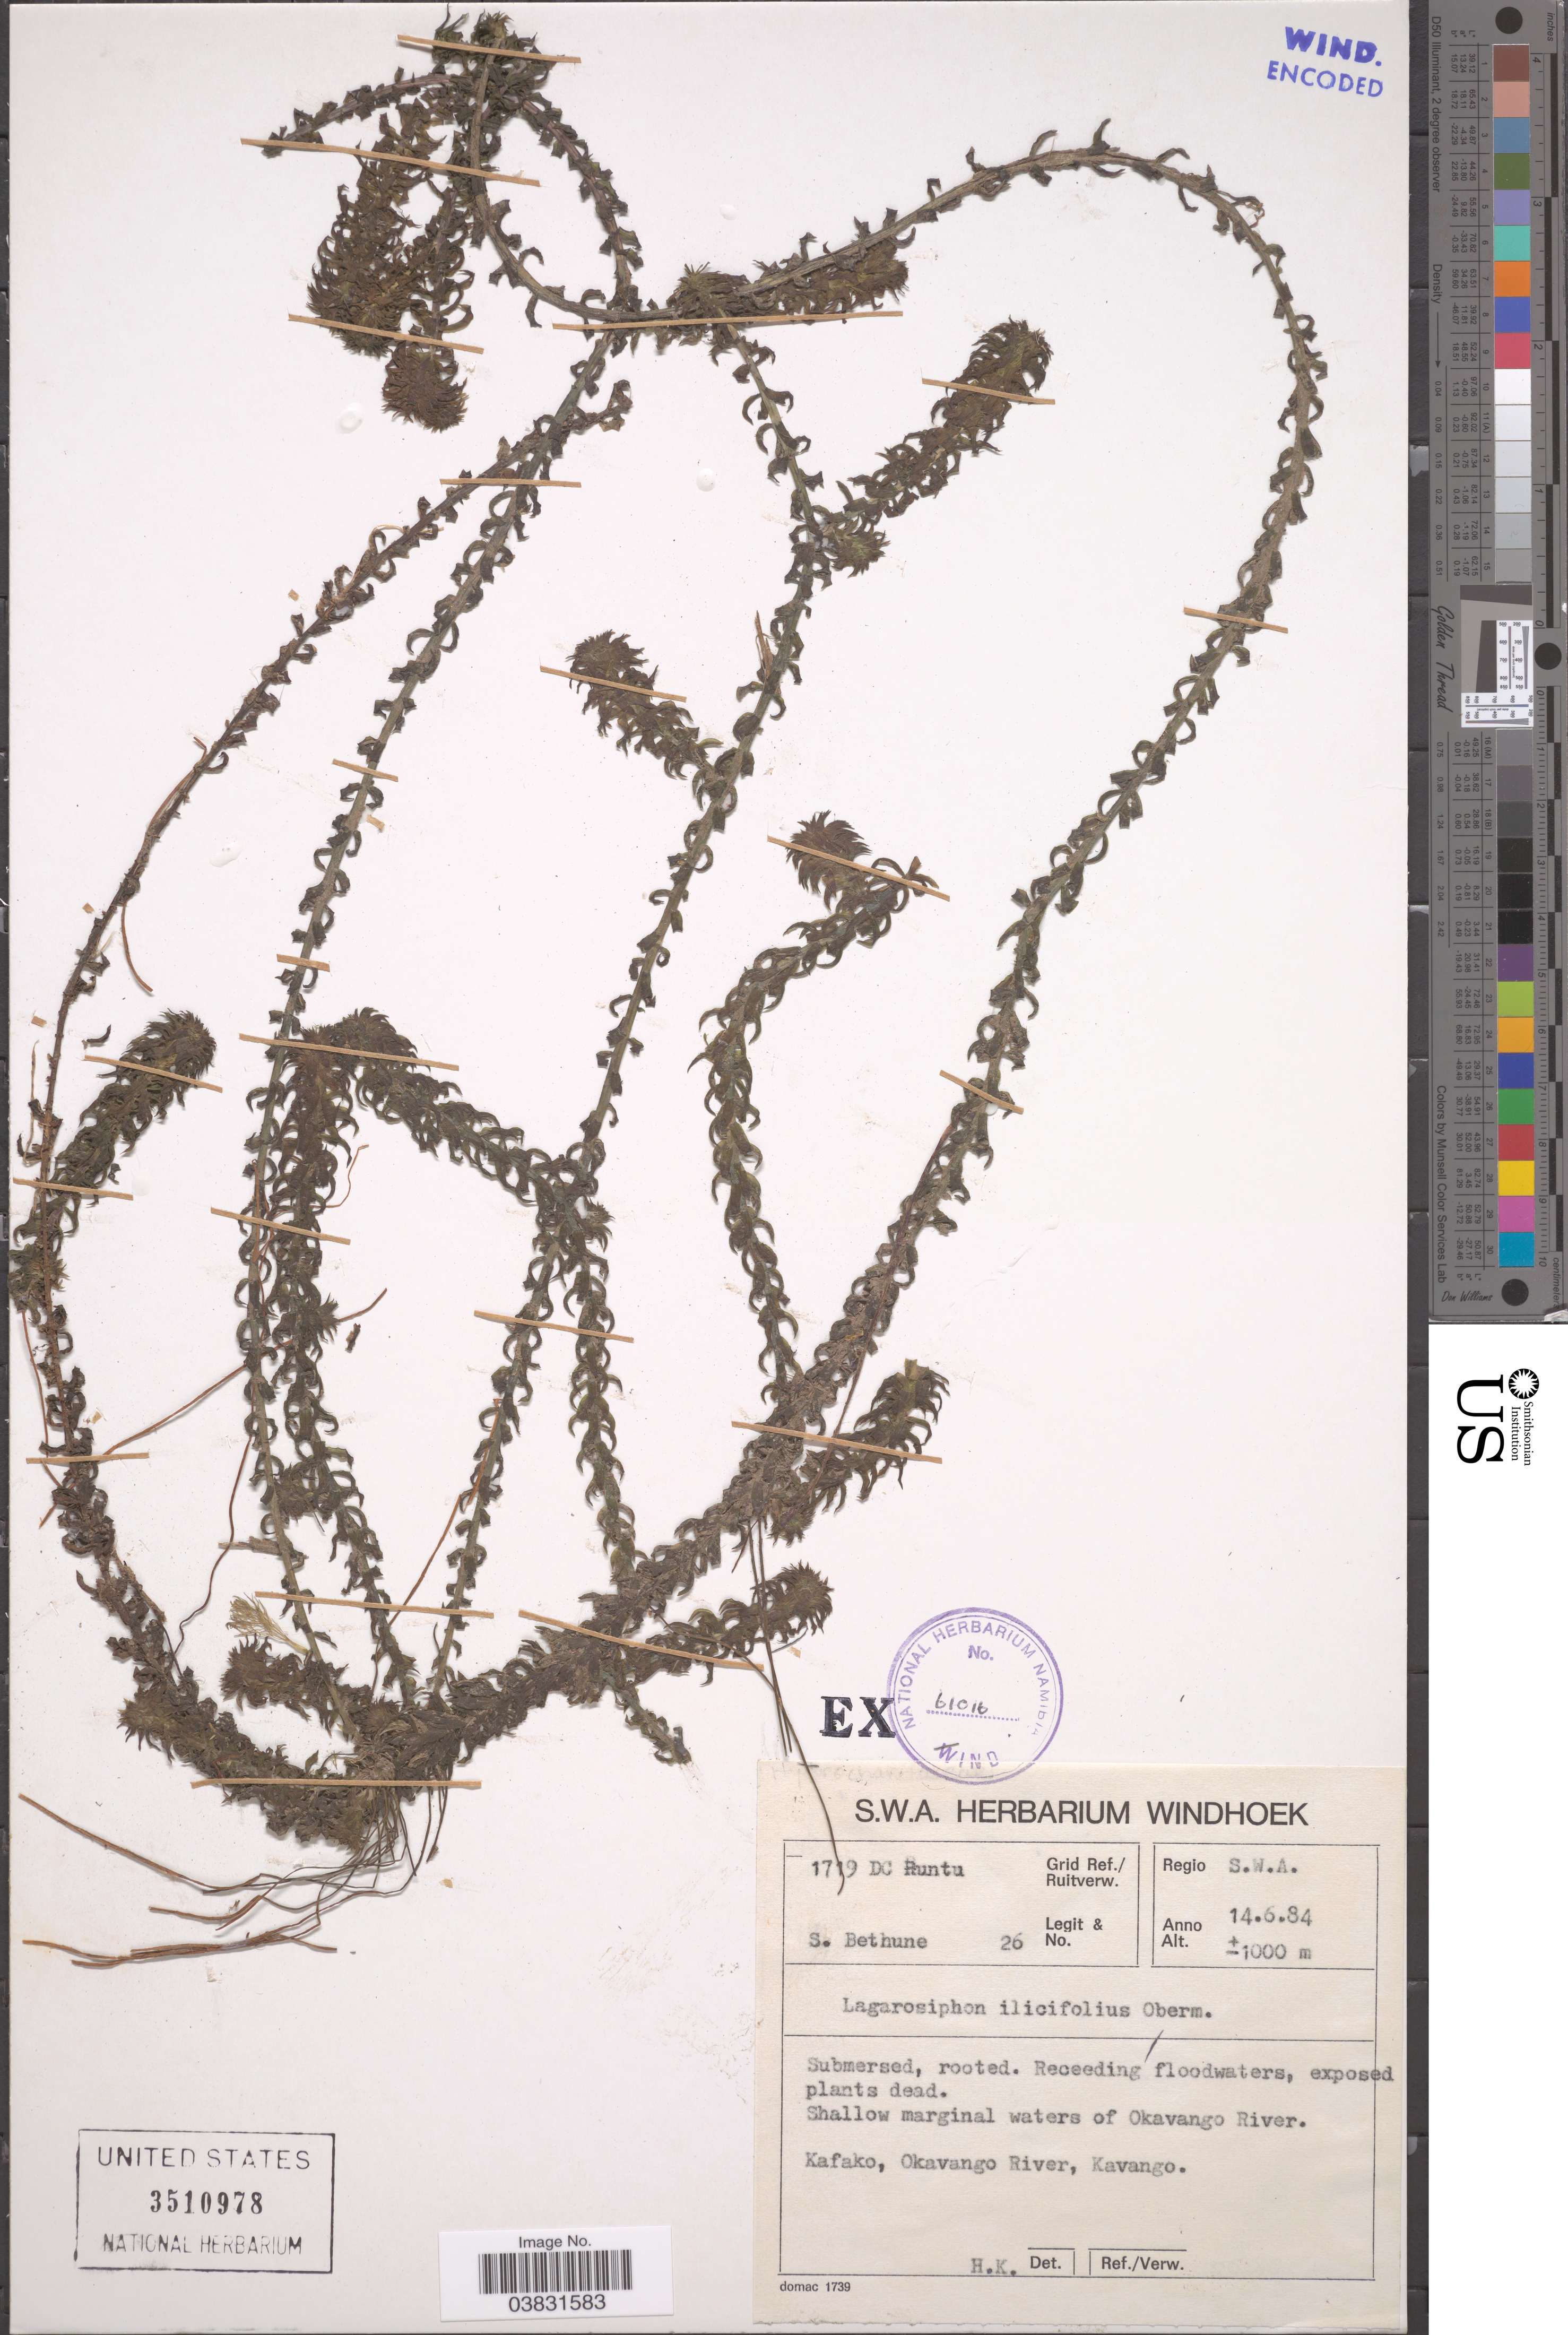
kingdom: Plantae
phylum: Tracheophyta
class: Liliopsida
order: Alismatales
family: Hydrocharitaceae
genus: Lagarosiphon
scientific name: Lagarosiphon ilicifolius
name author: Oberm.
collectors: S. Bethune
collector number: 26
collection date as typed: Transcribed d/m/y: 14/6/84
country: Namibia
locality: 1719 DC Runtu Grid Ref./Ruitverw. Regio S.W.A. Kafako, Okavango River, Kavango.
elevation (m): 1000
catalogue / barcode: US 3510978